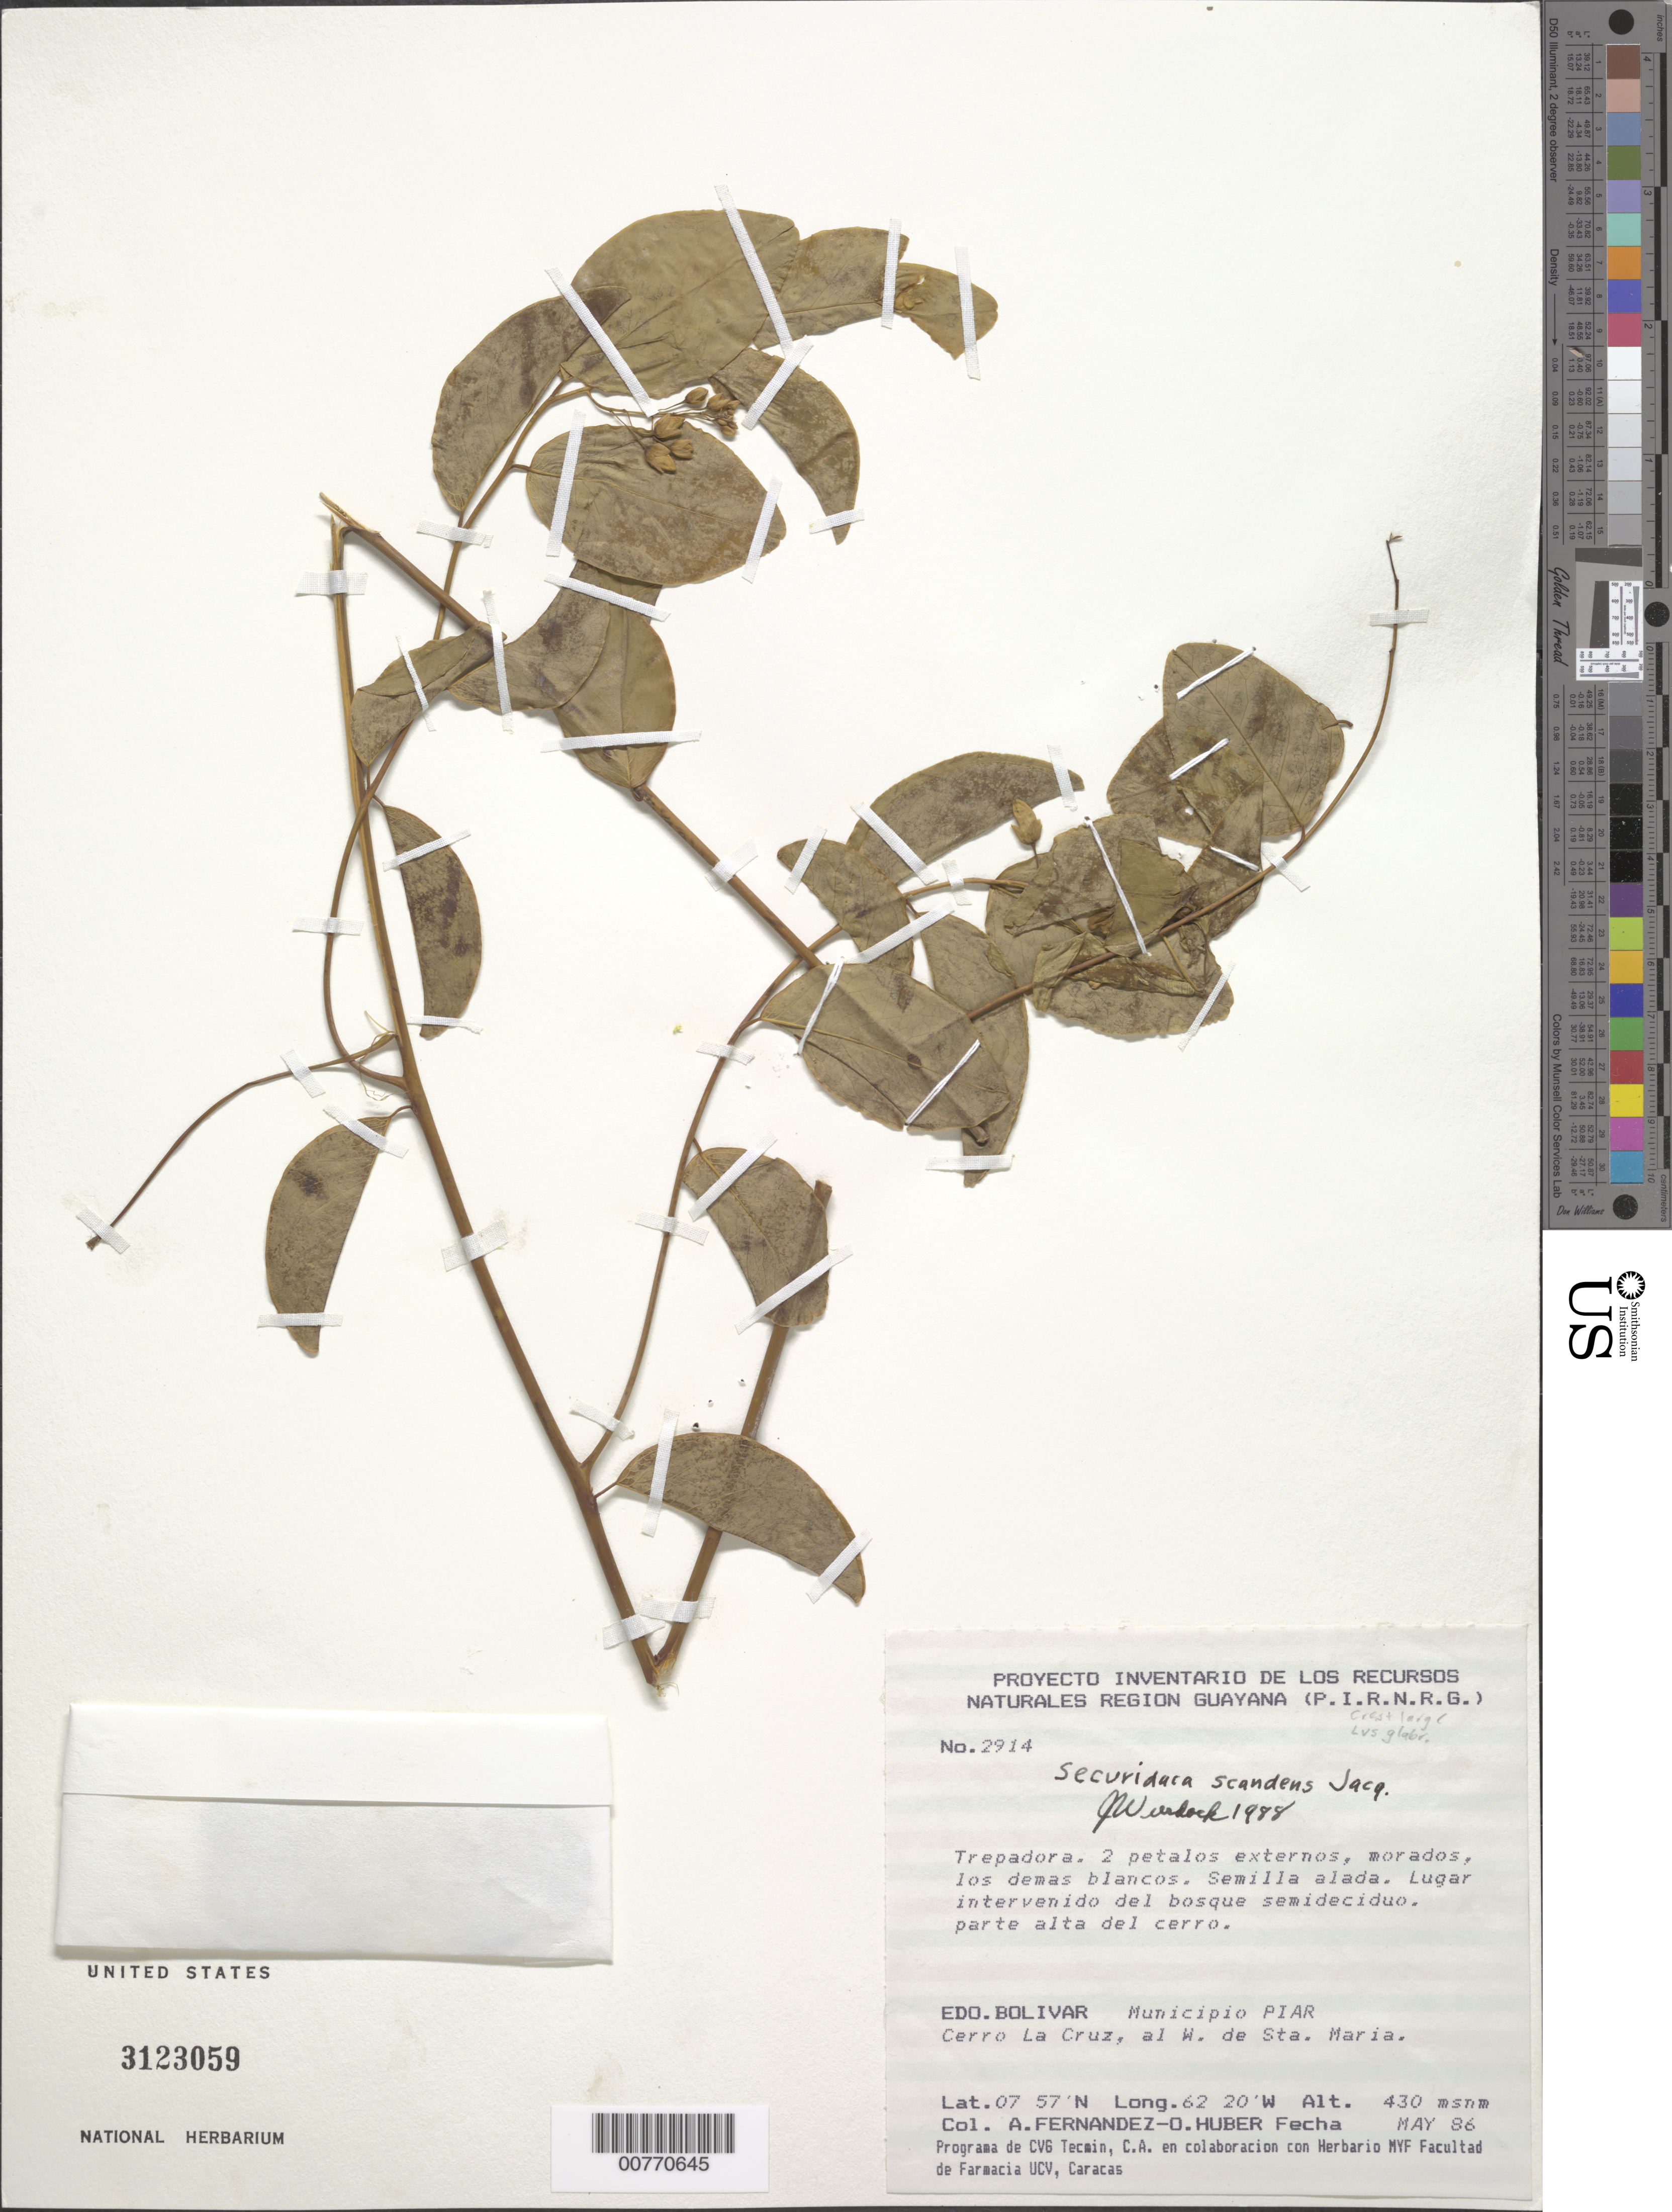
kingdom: Plantae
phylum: Tracheophyta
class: Magnoliopsida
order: Fabales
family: Polygalaceae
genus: Securidaca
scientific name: Securidaca scandens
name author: Jacq.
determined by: Wurdack, John J., (US), US (UNITED STATES)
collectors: A. Fernández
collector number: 2914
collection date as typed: May-86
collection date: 1986-05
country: Venezuela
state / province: Bolívar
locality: Mun. Piar, Cerro la Cruz, W de Sta. Maria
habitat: Semideciduous forest, high part of hill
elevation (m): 430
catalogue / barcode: US 3123059